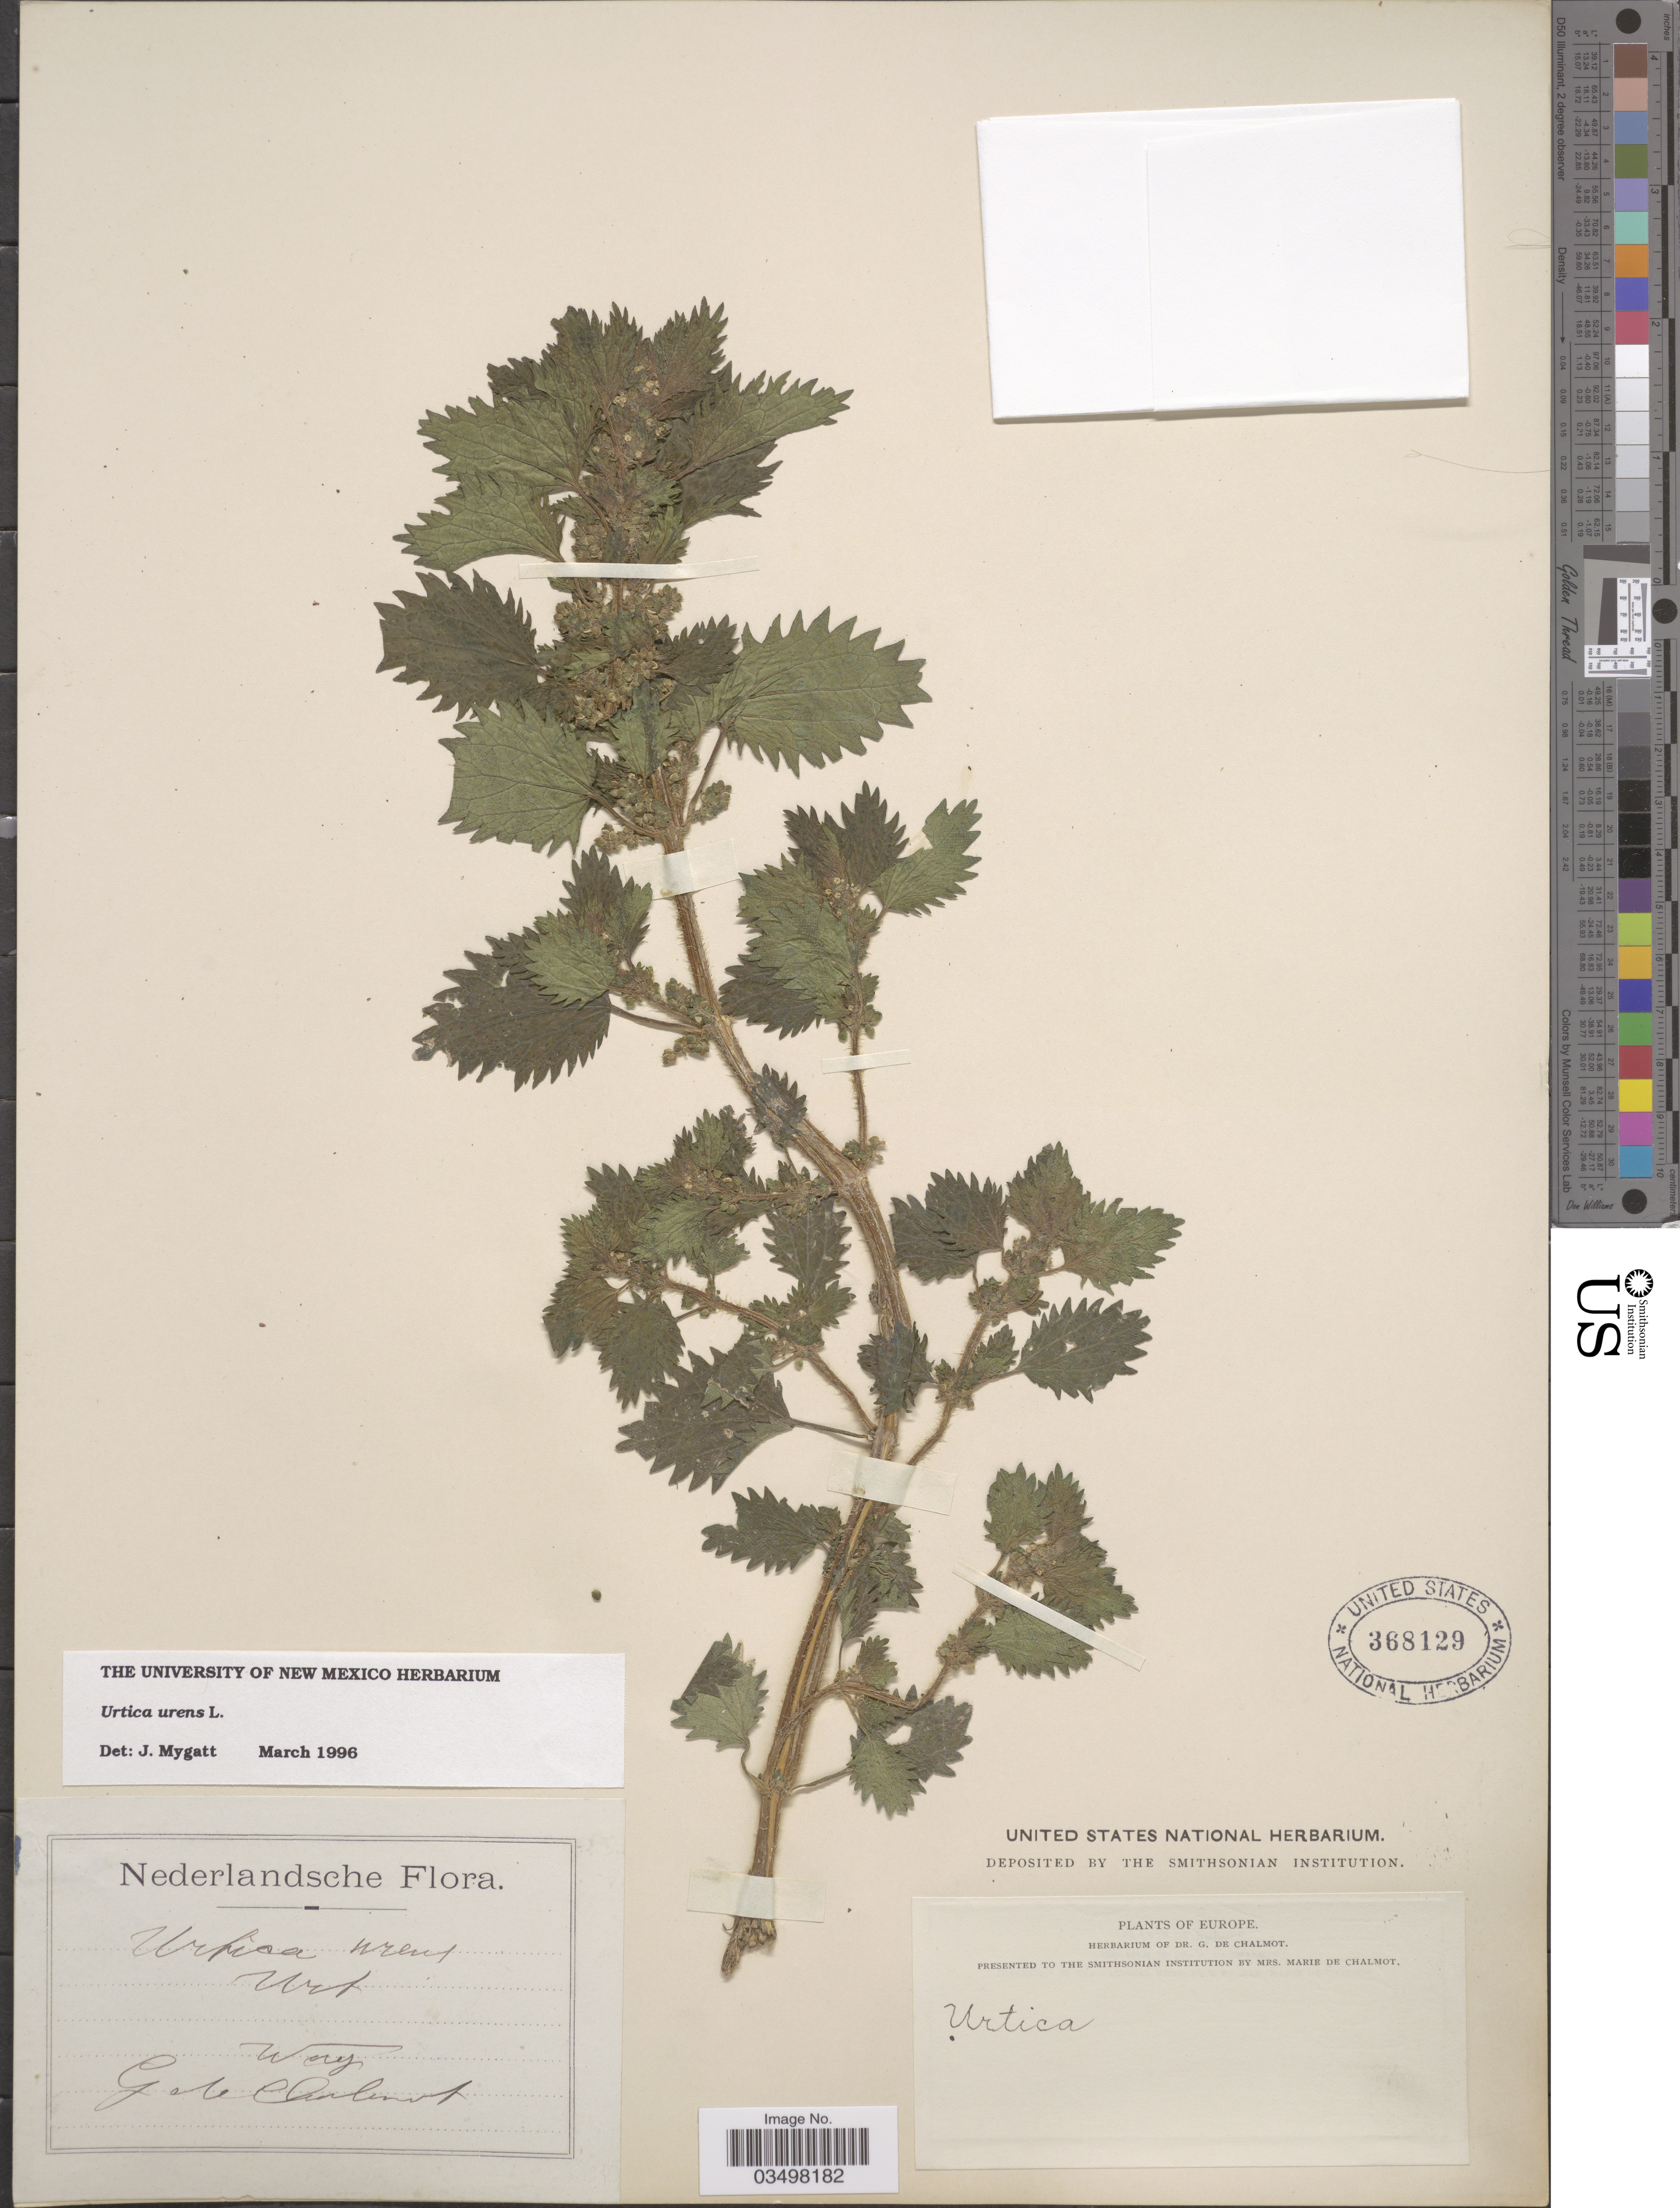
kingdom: Plantae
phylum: Tracheophyta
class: Magnoliopsida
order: Rosales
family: Urticaceae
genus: Urtica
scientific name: Urtica urens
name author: L.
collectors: G. de Chalmot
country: Netherlands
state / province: Gelderland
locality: Wag.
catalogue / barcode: US 368129